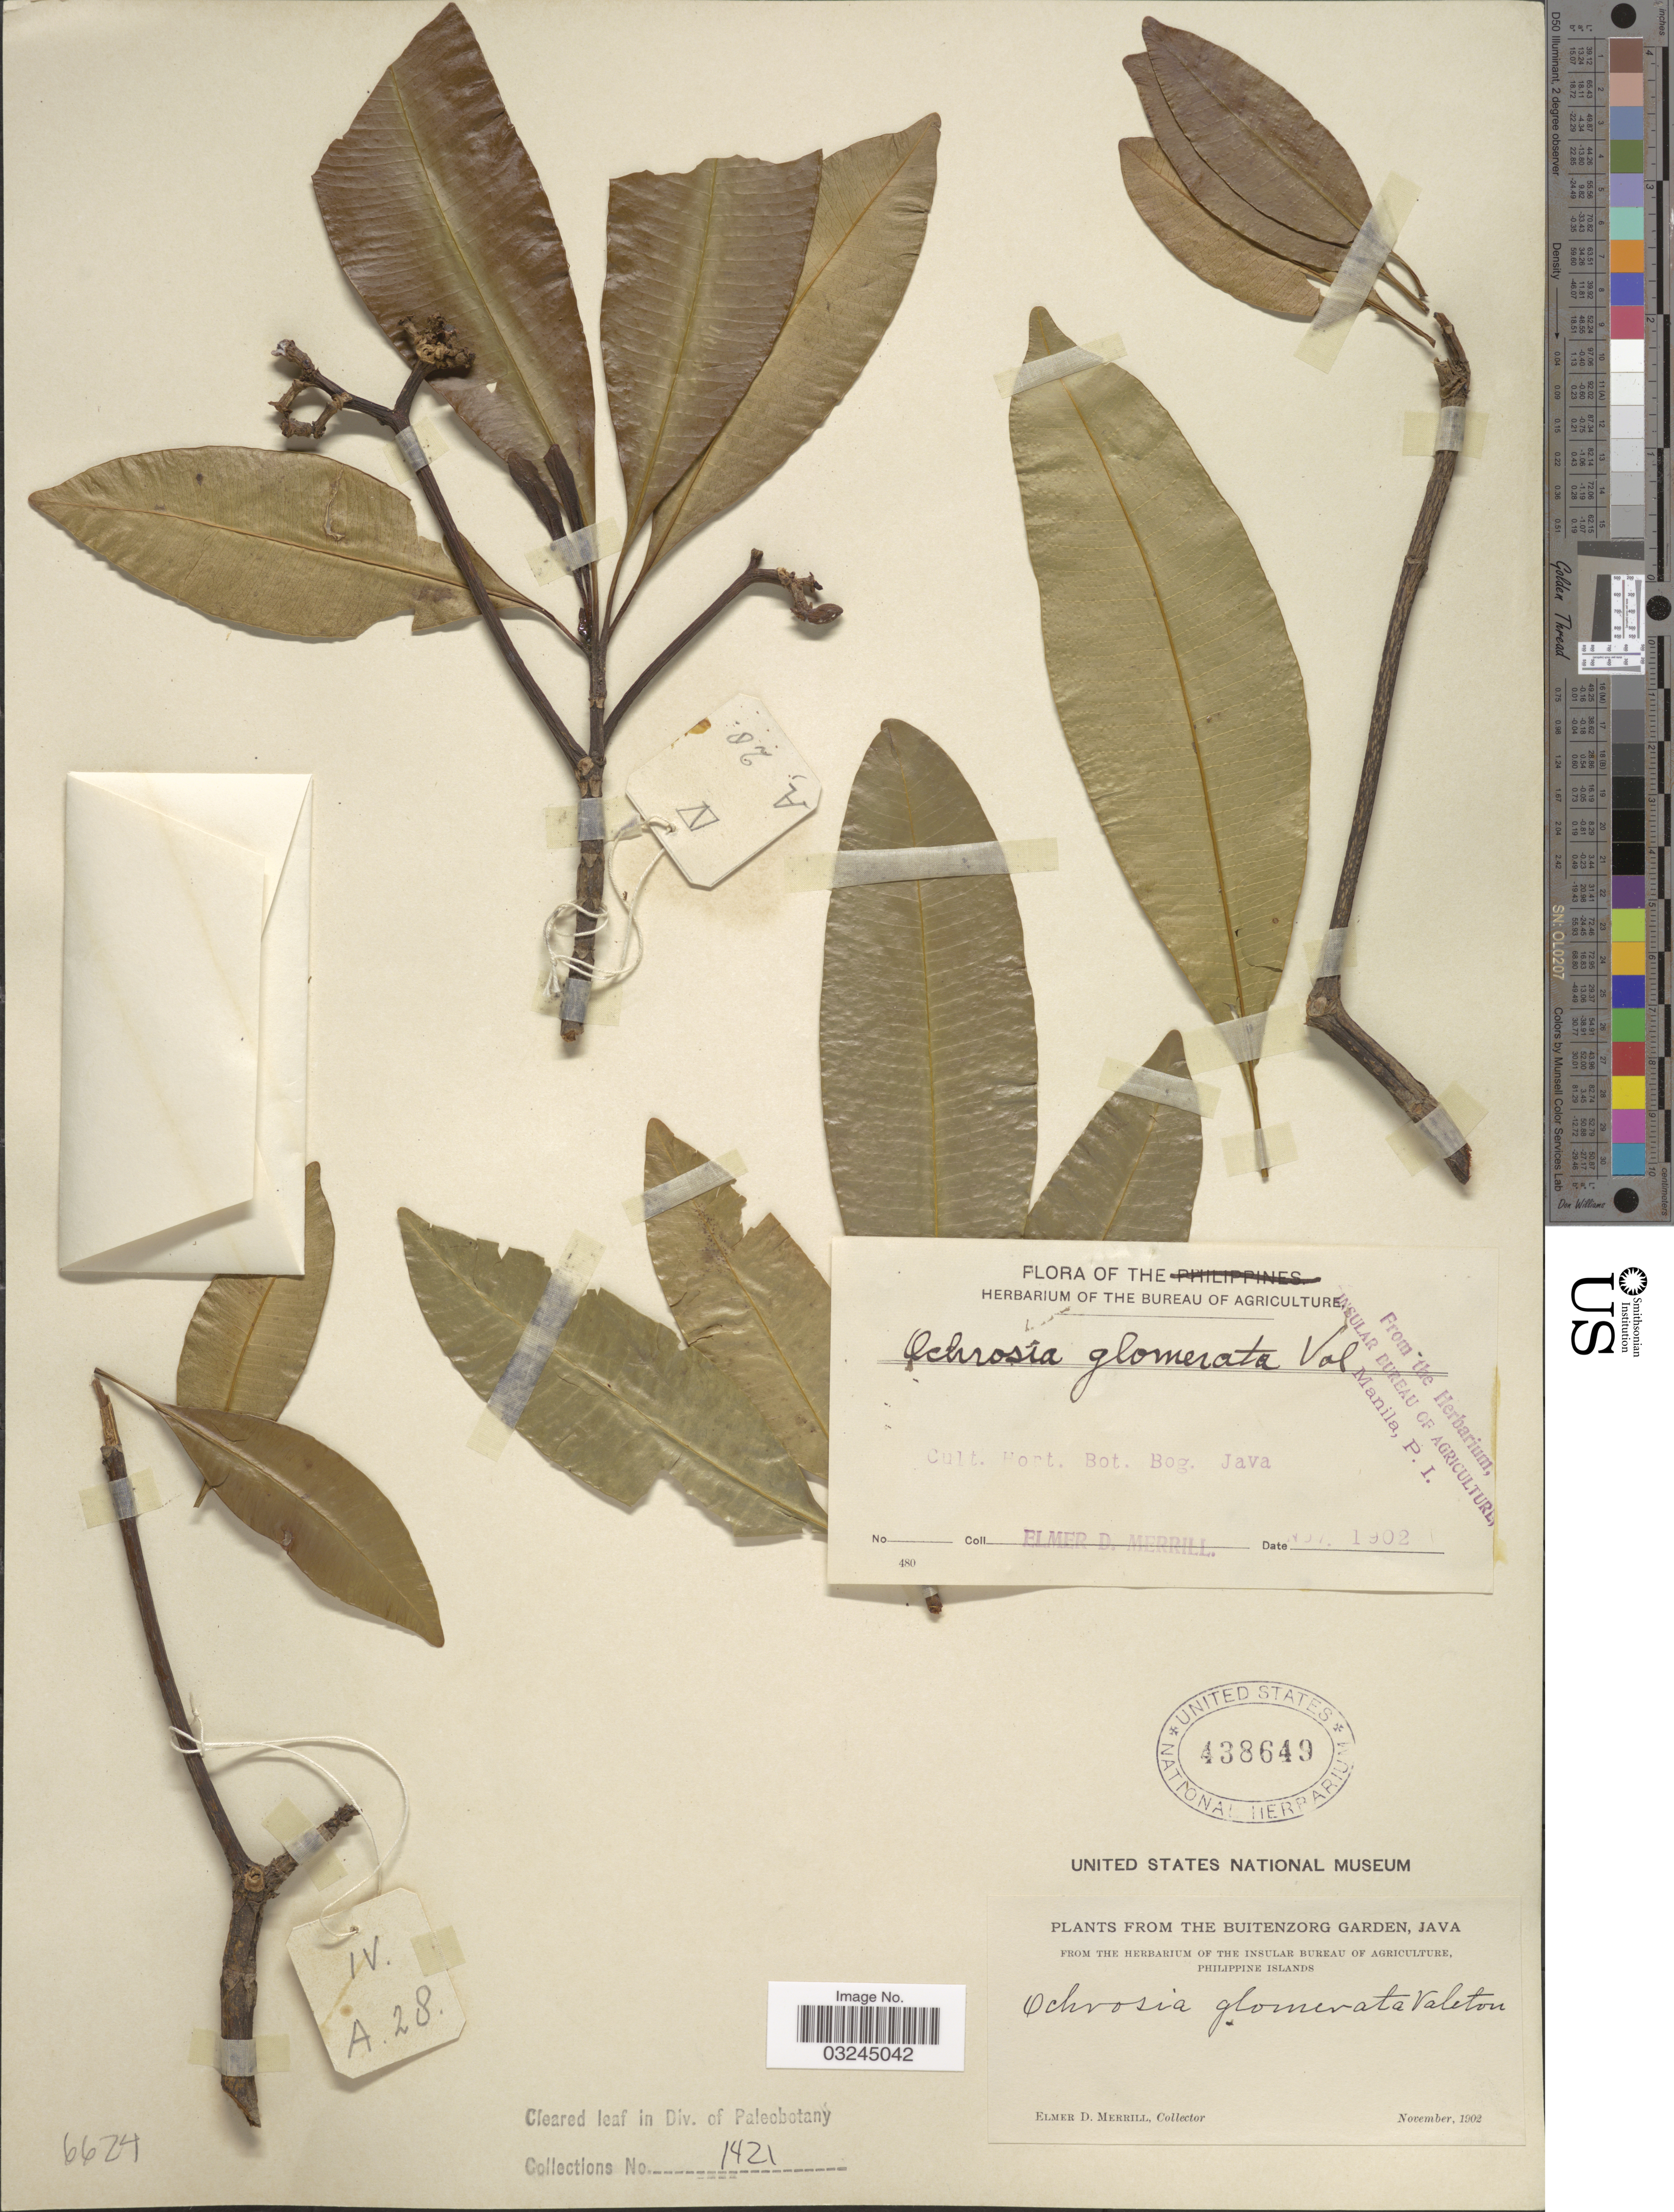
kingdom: Plantae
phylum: Tracheophyta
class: Magnoliopsida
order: Gentianales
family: Apocynaceae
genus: Ochrosia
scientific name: Ochrosia glomerata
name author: (Blume) F. Muell.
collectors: E. D. Merrill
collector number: A28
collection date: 1902-11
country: Indonesia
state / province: Java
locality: Hort. Bot. Bog. The Buitenzorg Garden.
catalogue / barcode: US 438649